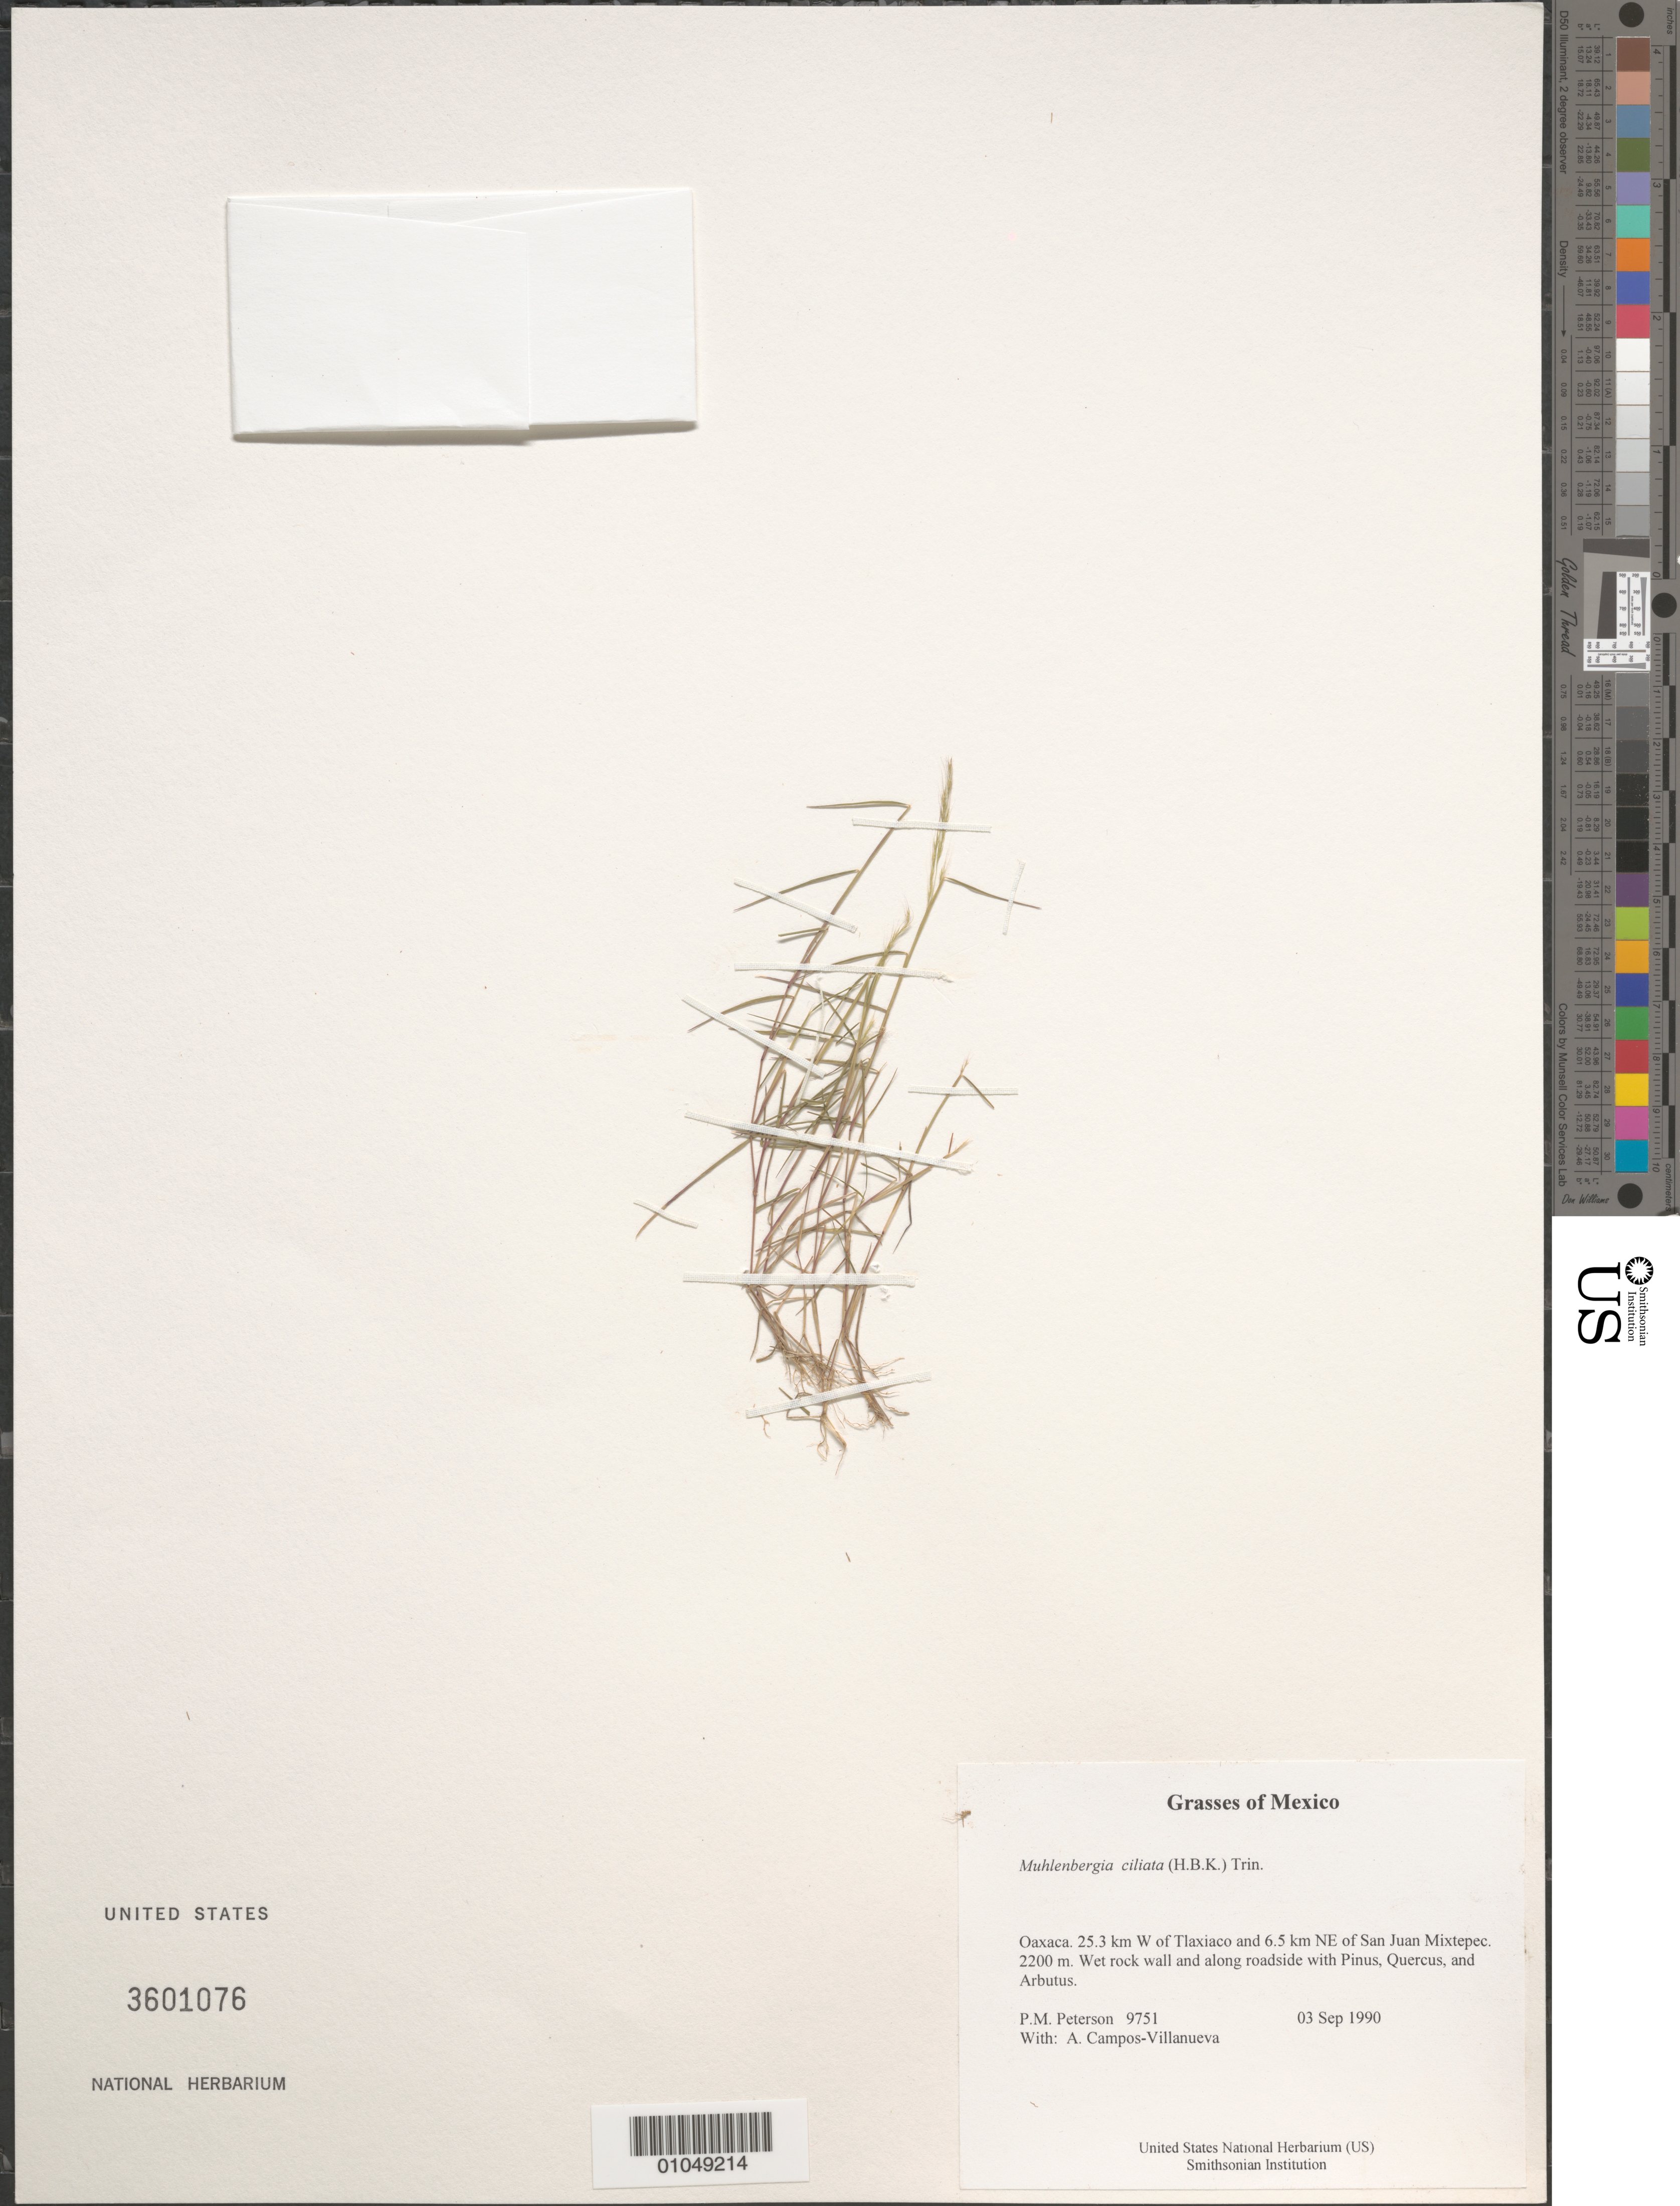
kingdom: Plantae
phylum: Tracheophyta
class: Liliopsida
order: Poales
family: Poaceae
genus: Muhlenbergia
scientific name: Muhlenbergia ciliata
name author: (Kunth) Trin.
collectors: P. M. Peterson & A. Campos-Villanueva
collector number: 09751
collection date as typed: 03 Sep 1990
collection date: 1990-09-03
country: Mexico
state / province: Oaxaca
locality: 25.3 km W of Tlaxiaco and 6.5 km NE of San Juan Mixtepec.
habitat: Wet rock wall and along roadside with Pinus, Quercus, and Arbutus.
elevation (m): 2200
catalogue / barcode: US 3601076